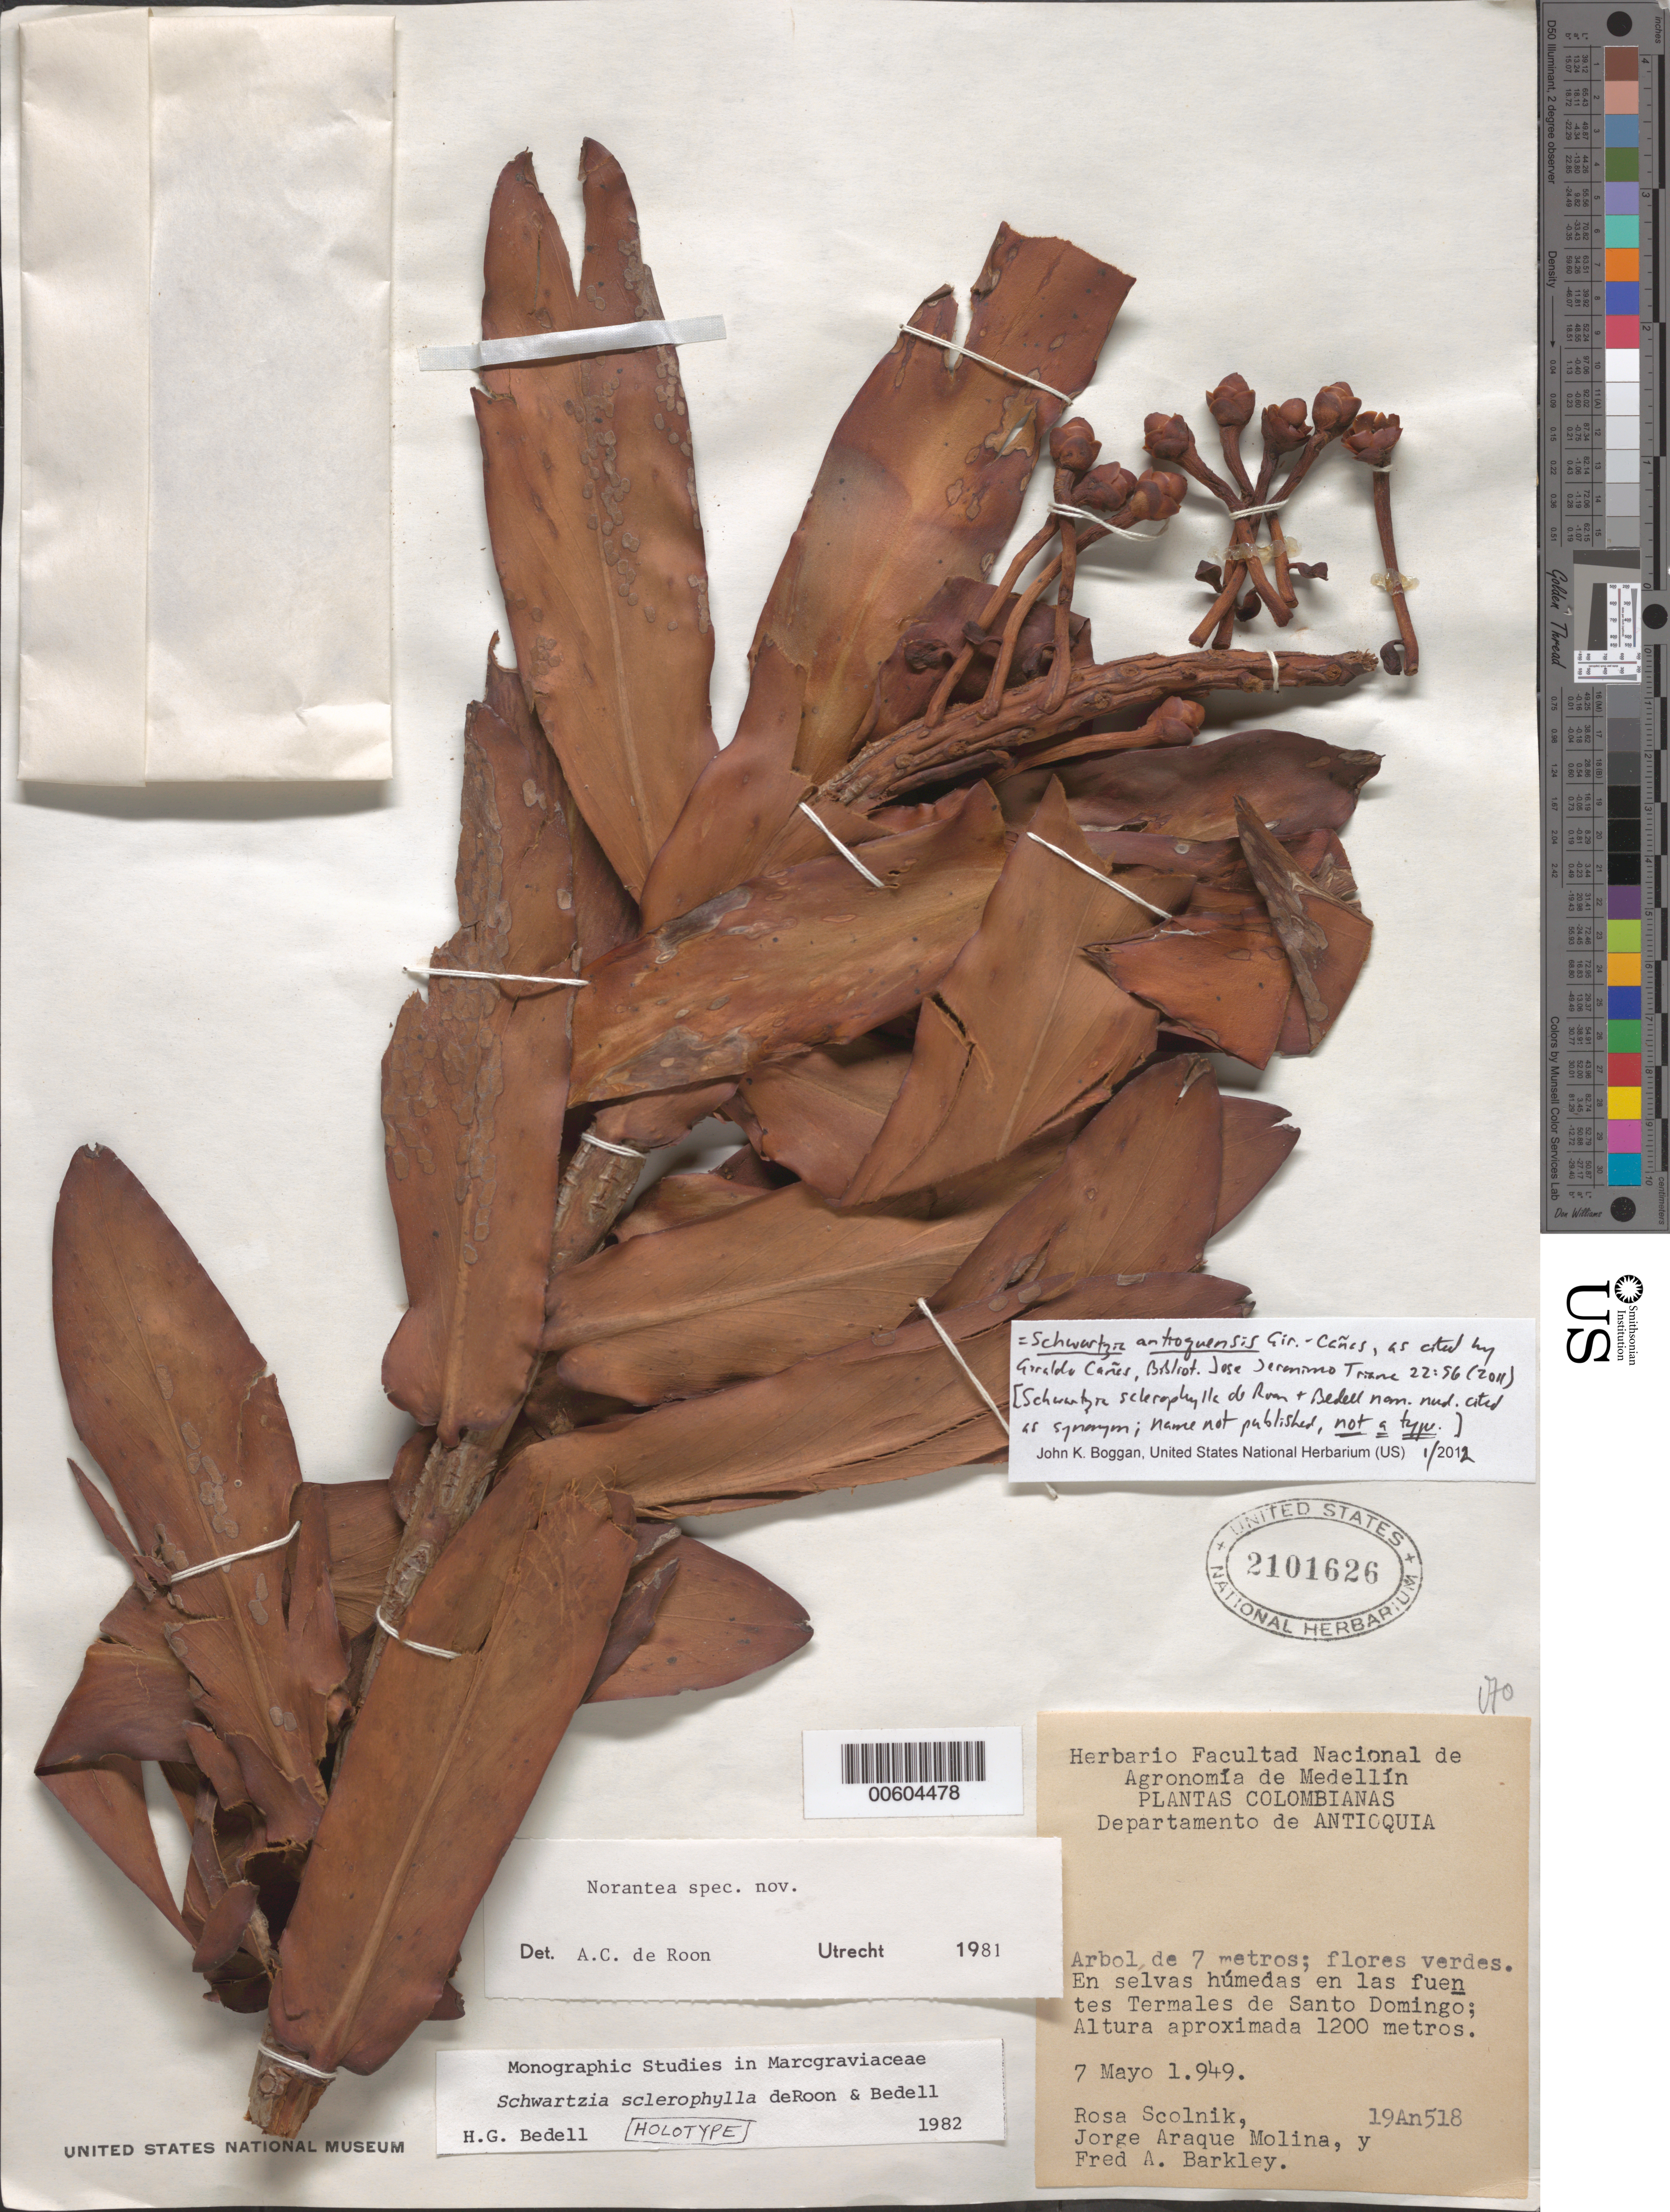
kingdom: Plantae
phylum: Tracheophyta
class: Magnoliopsida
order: Ericales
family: Marcgraviaceae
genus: Schwartzia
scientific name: Schwartzia antioquensis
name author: Gir.-Cañas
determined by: Boggan, J. K., (US), NMNH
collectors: R. Scolnik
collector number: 19An518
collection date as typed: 07 May 1949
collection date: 1949-05-07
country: Colombia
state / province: Antioquia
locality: Fuentes Termales de Santo Domingo.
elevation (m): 1200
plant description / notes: Specimen annotated by H.G. Bedell (1982) as "holotype" of Schwartzia sclerophylla de Roon & Bedell [=ined. name, not validly published; cited as nom. nud. in synonymy of Schwartzia antioquensis Gir.-Cañas by Giraldo Cañas, Bibliot. Jose Jeronimo Triana 22: 96 (2011)]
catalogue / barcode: US 2101626